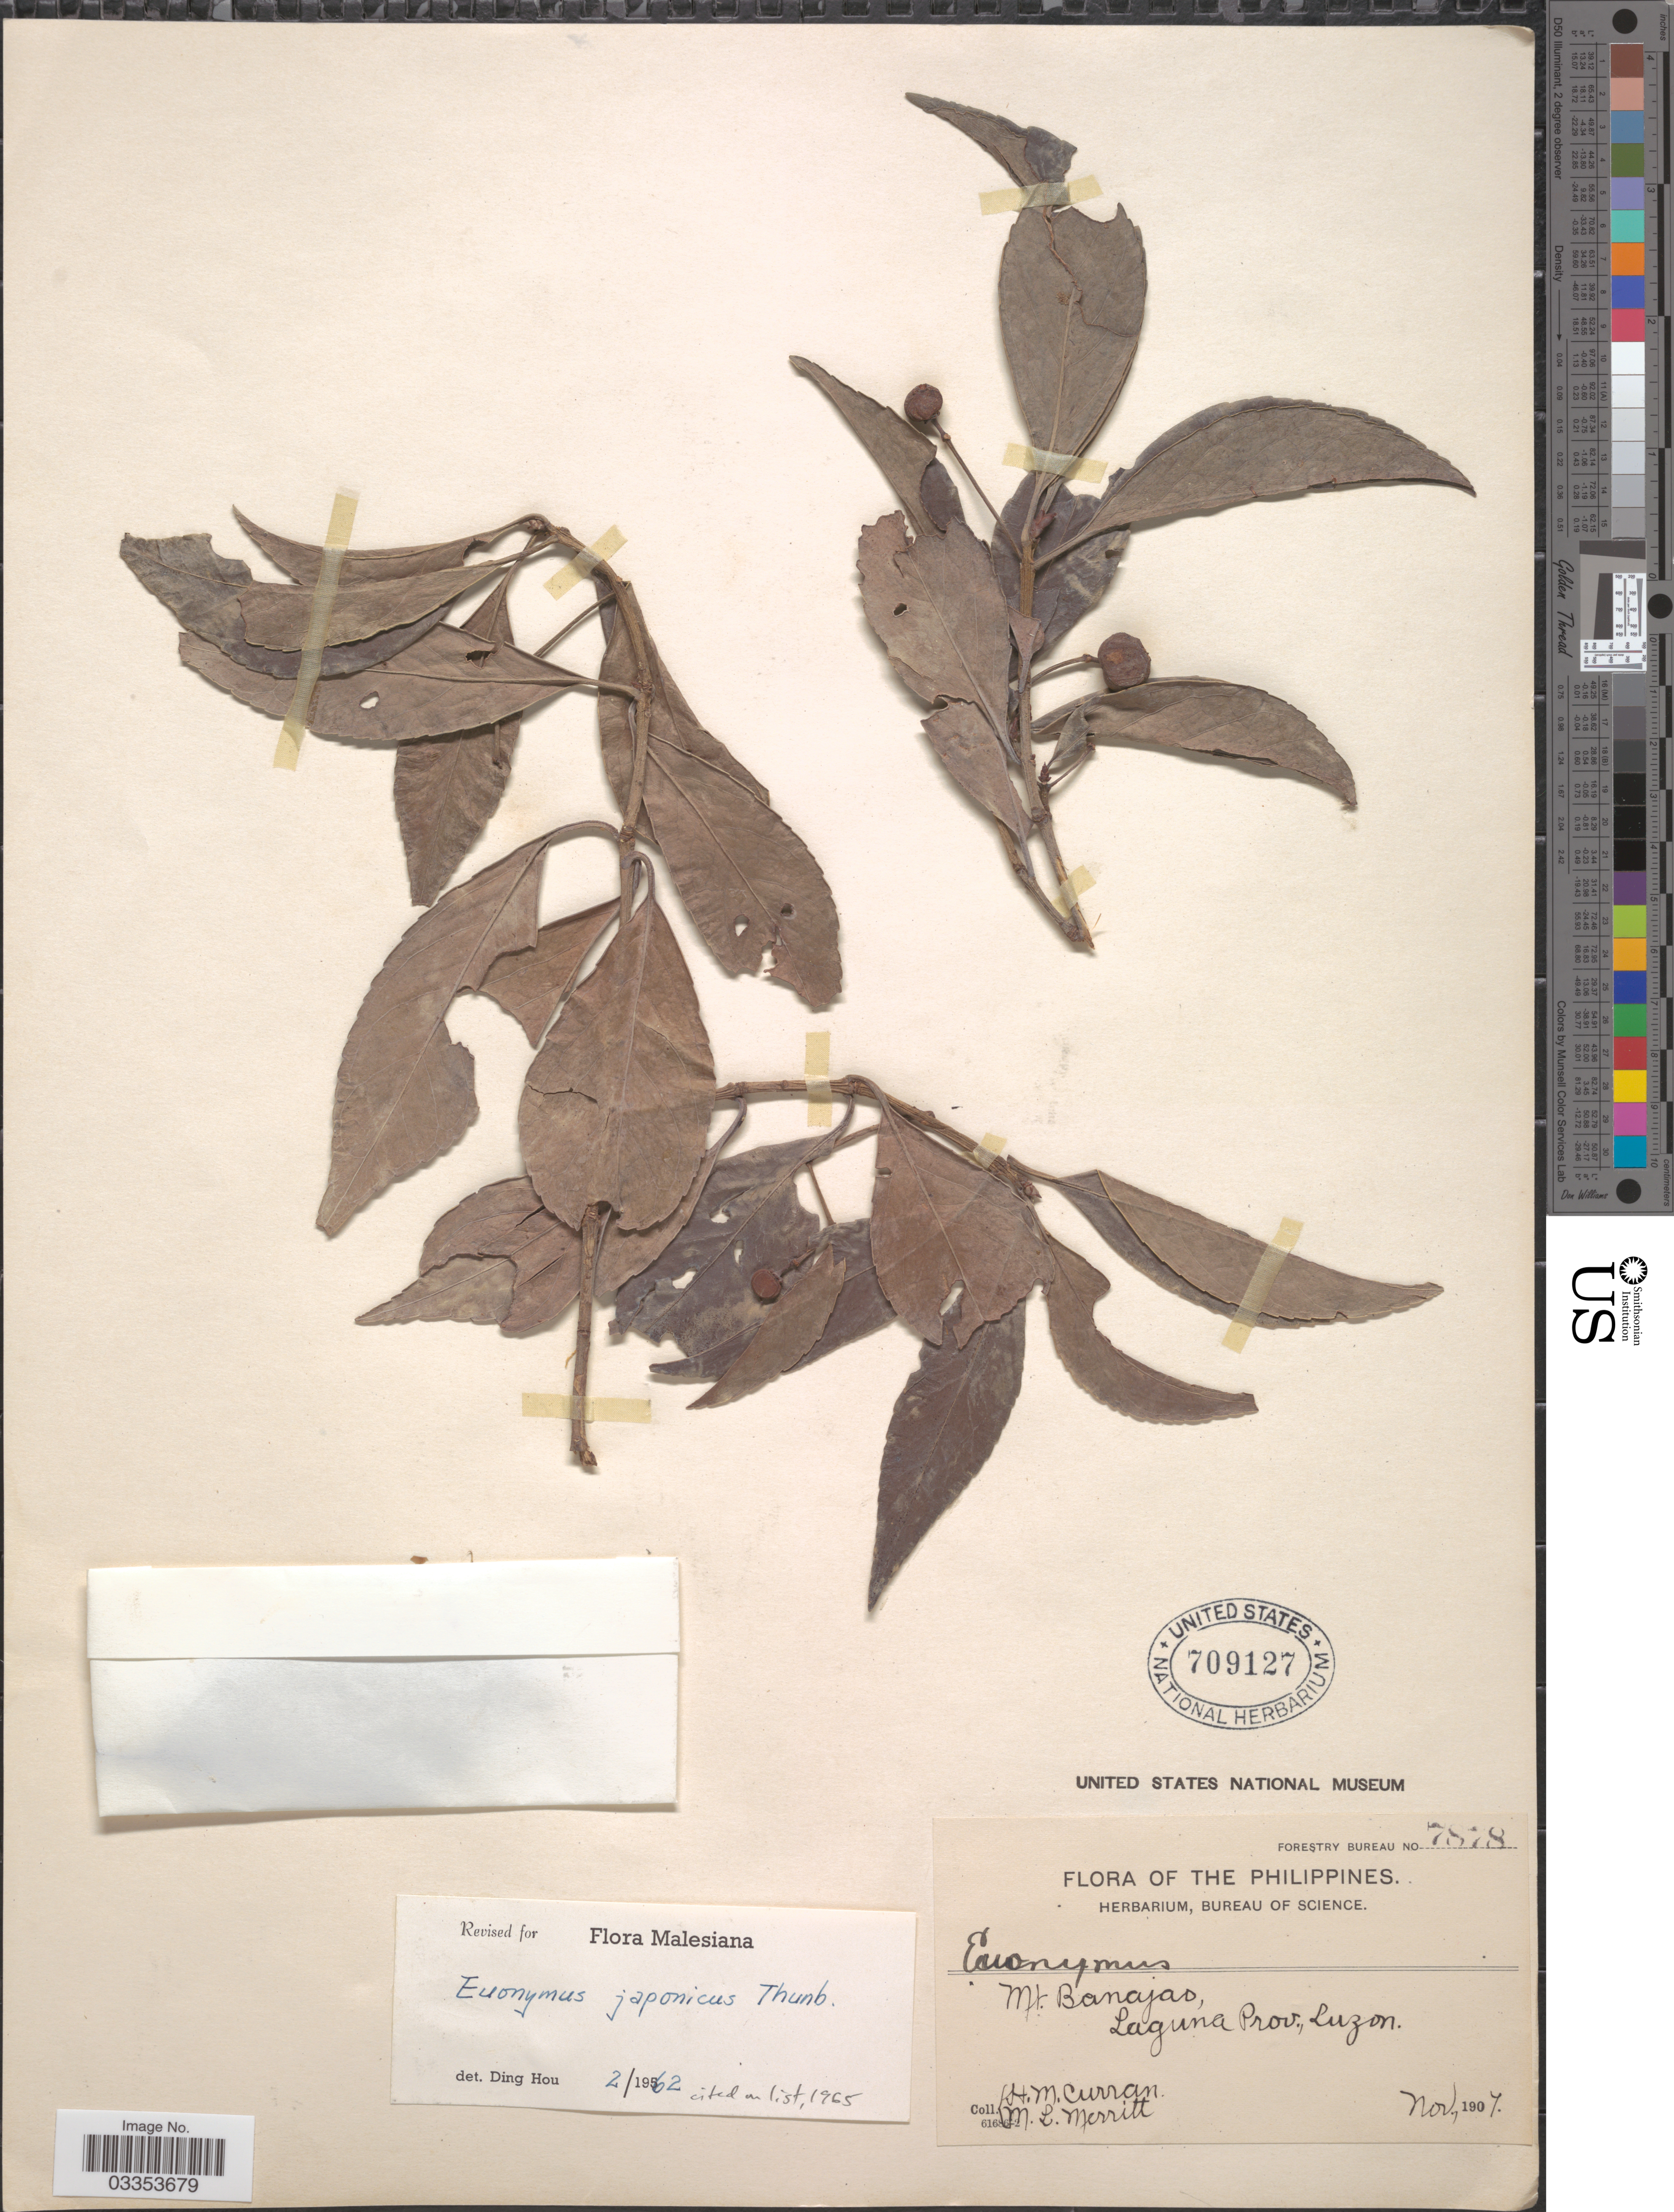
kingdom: Plantae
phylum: Tracheophyta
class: Magnoliopsida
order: Celastrales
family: Celastraceae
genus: Euonymus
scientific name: Euonymus japonicus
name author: Thunb.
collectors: H. M. Curran & M. L. Merritt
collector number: Forestry Bureau 7878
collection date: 1907-11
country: Philippines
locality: Mt. Banajao, Laguna Prov., Luzon.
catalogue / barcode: US 709127